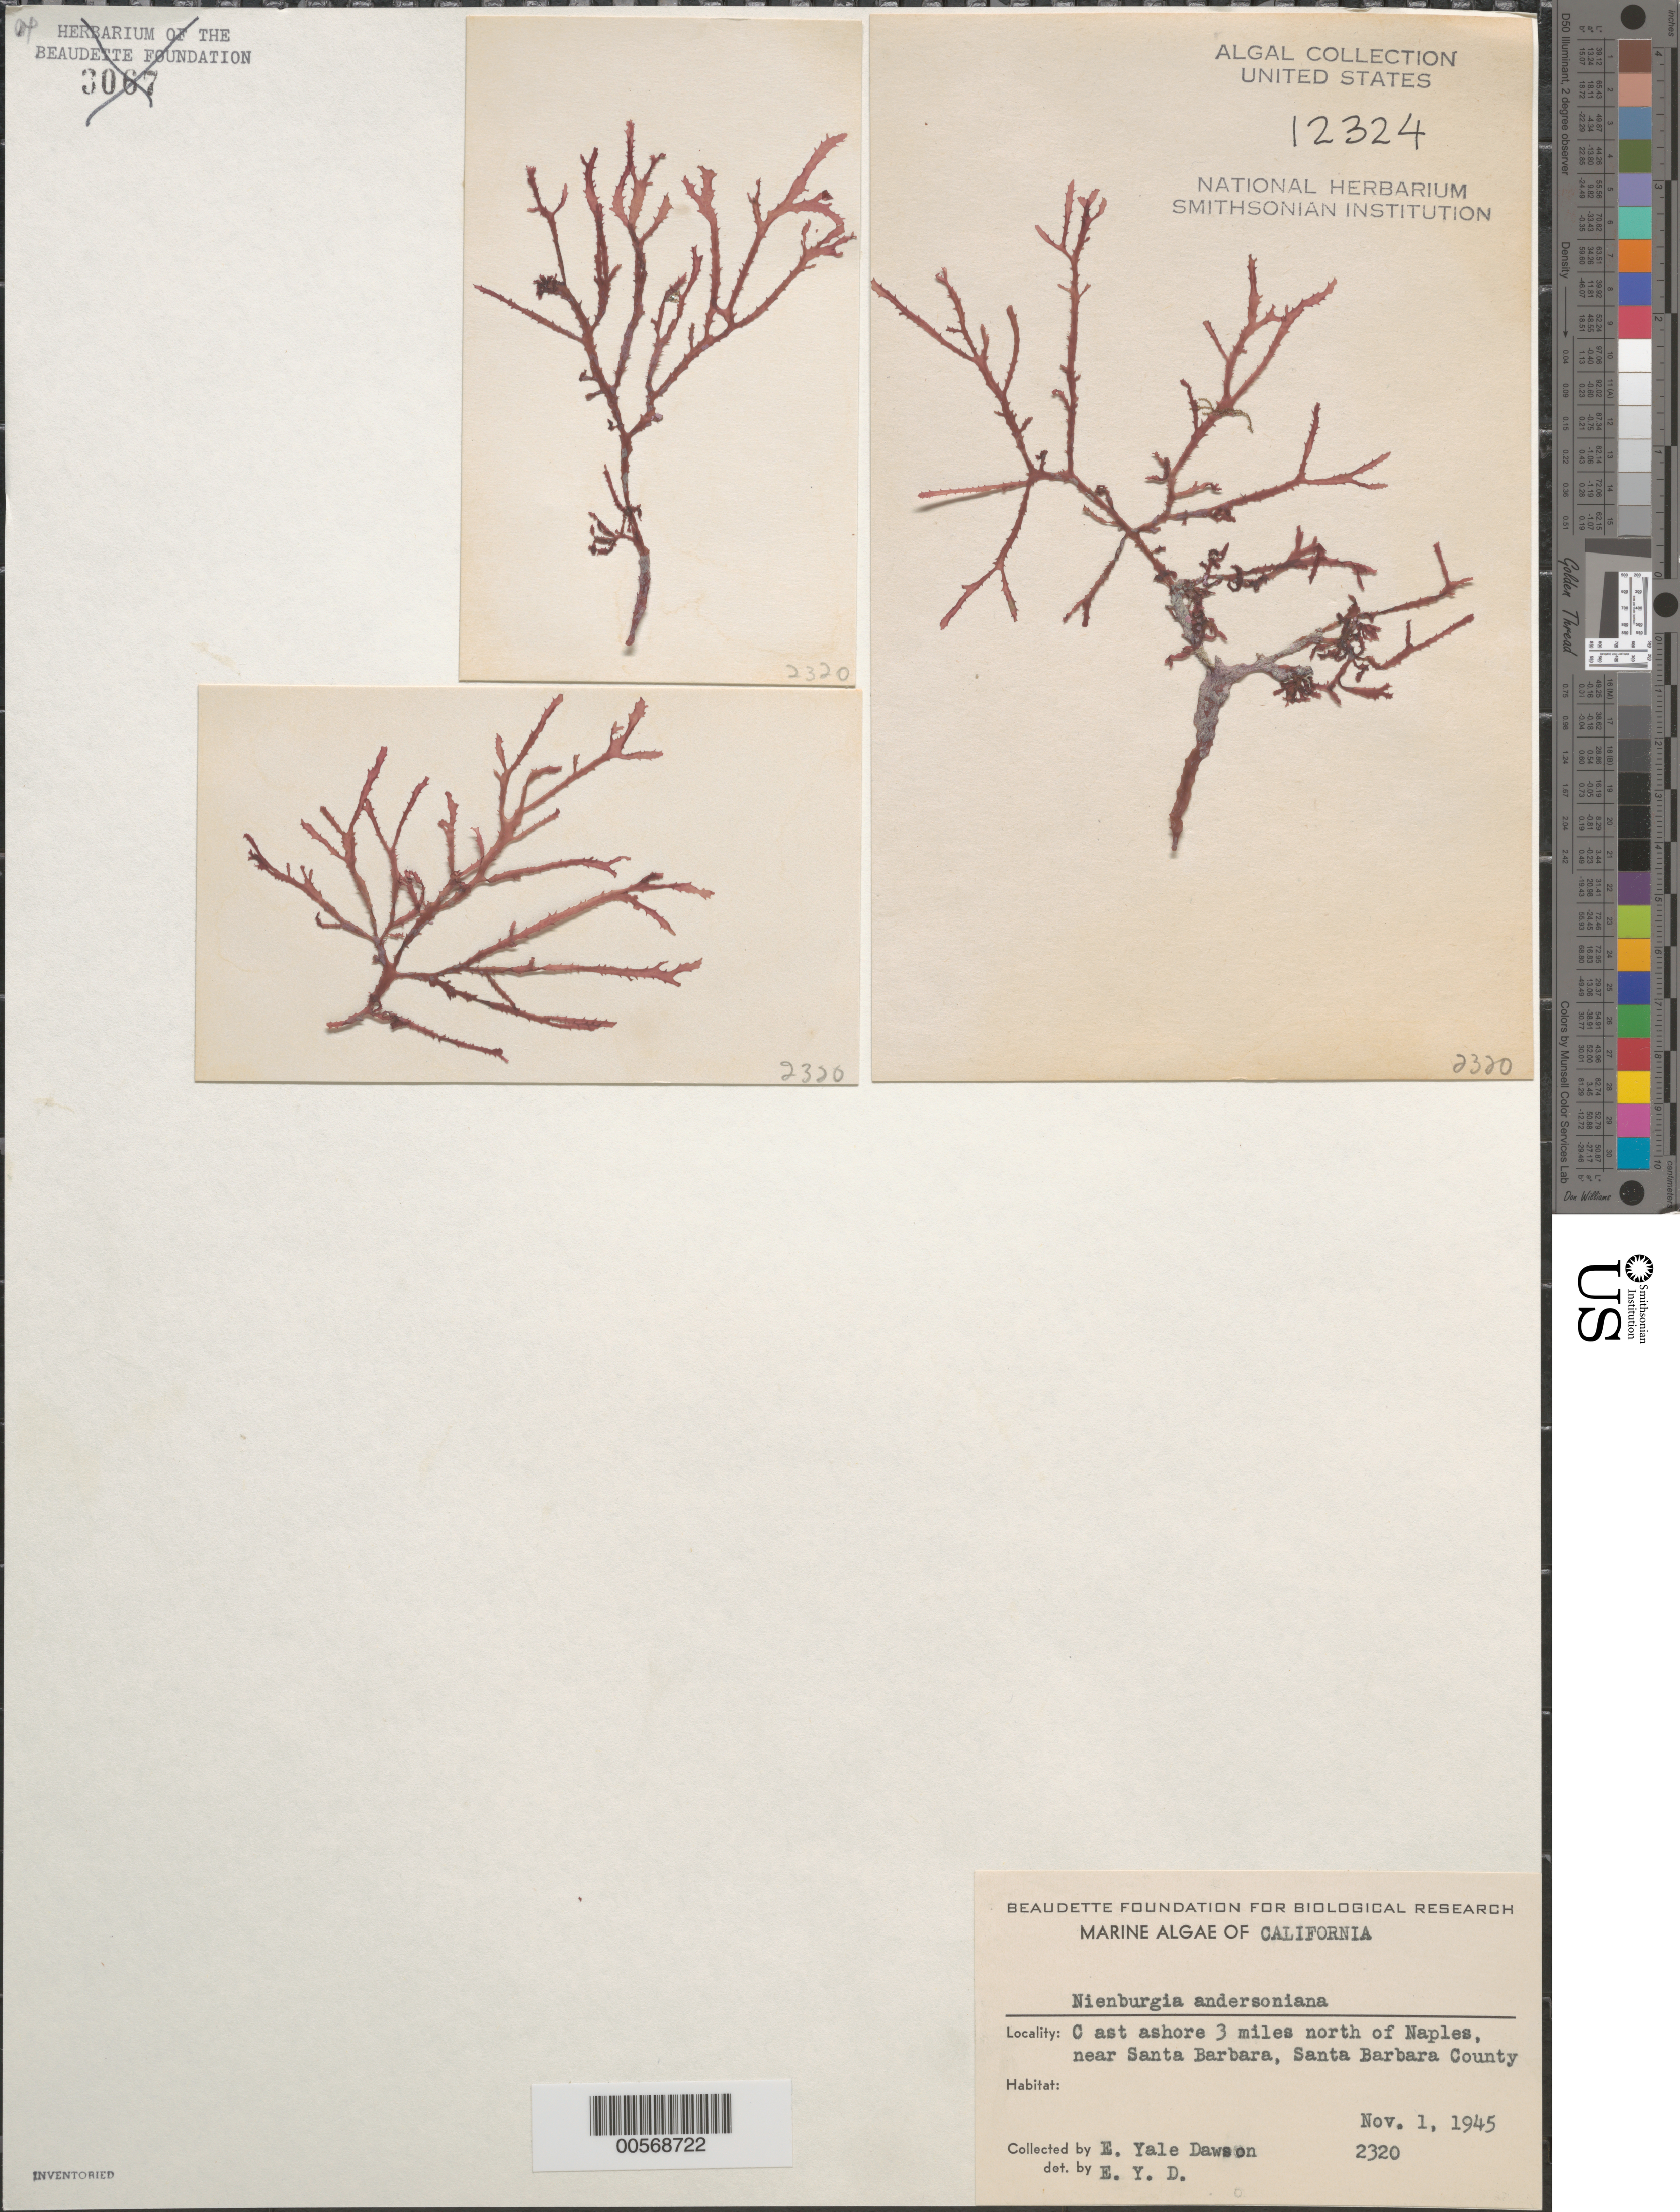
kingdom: Plantae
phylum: Rhodophyta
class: Florideophyceae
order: Ceramiales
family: Delesseriaceae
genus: Nienburgia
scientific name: Nienburgia andersoniana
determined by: Dawson, E. Y.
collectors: E. Y. Dawson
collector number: EYD 2320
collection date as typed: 01 Nov 1945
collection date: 1945-11-01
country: United States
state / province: California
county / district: Santa Barbara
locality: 3 miles north of Naples, near Santa Barbara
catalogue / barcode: US 12324